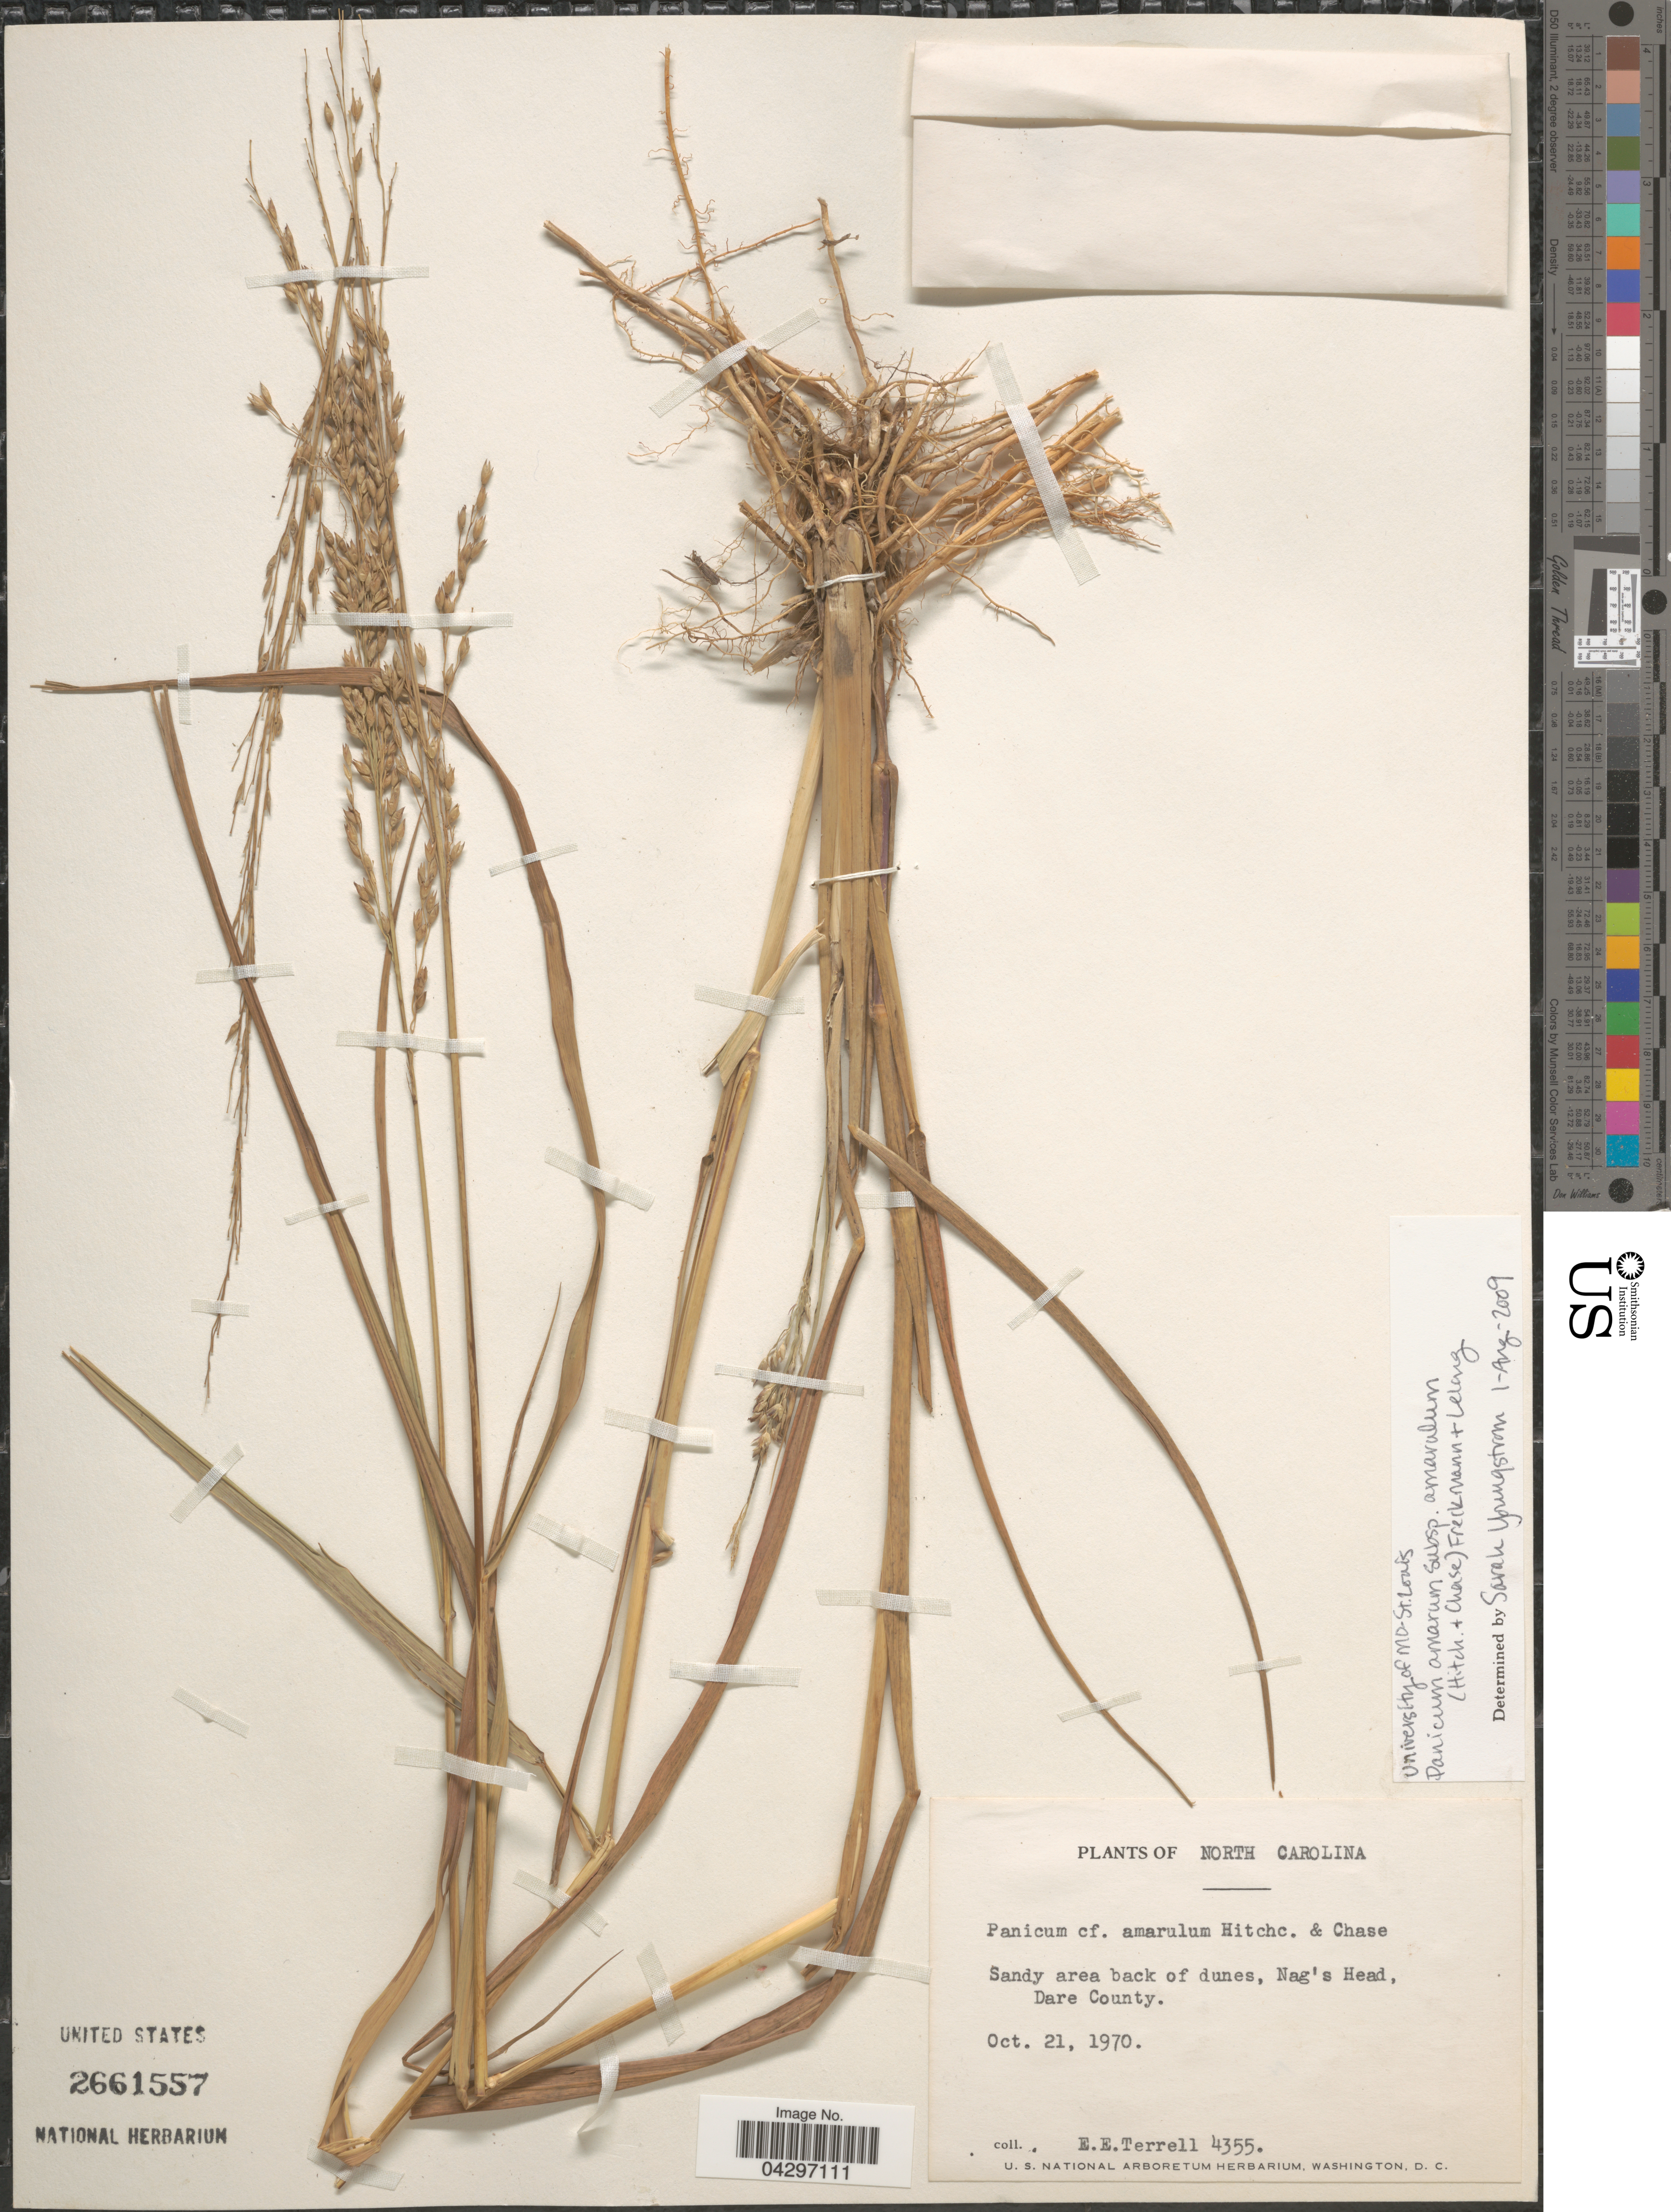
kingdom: Plantae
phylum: Tracheophyta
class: Liliopsida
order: Poales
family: Poaceae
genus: Panicum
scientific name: Panicum amarum var. amarulum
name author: (Hitchc. & Chase) Freckmann & Lelong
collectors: E. E. Terrell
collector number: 4355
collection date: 1970-10-21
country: United States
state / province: North Carolina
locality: Sandy area back of dunes, Nag's Head, Dare County.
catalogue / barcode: US 2661557